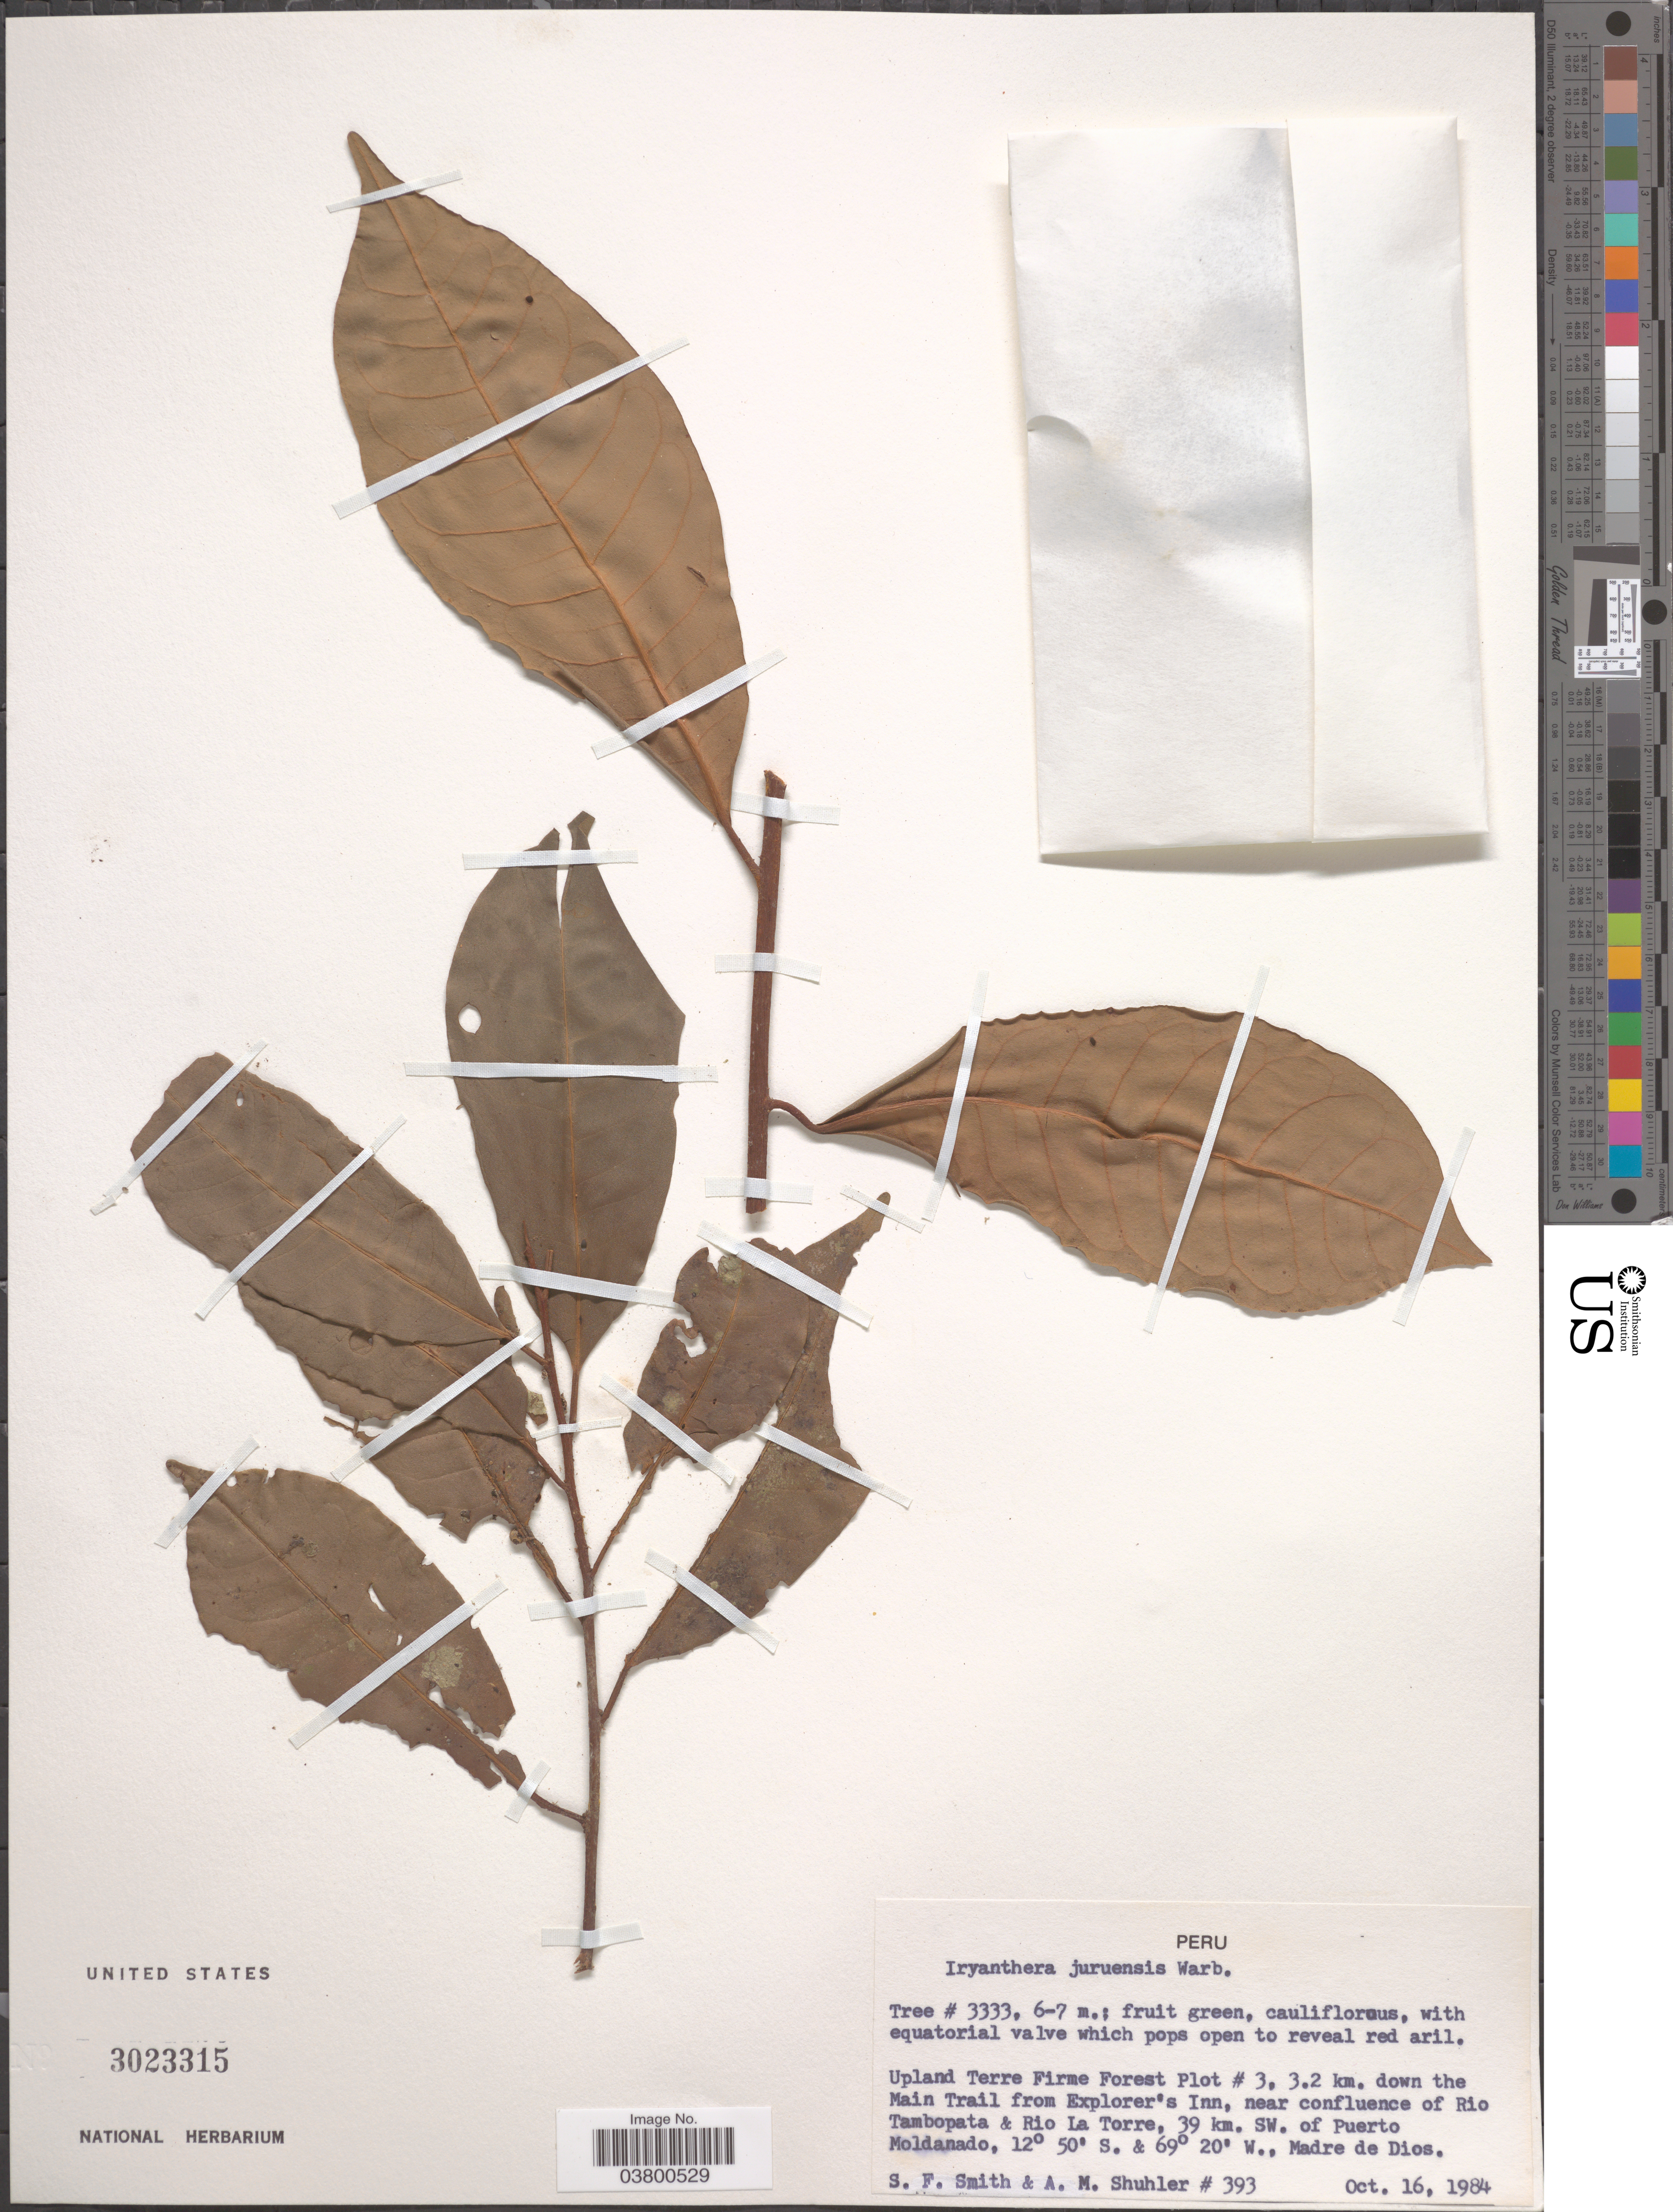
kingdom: Plantae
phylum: Tracheophyta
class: Magnoliopsida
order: Magnoliales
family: Myristicaceae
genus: Iryanthera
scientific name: Iryanthera juruensis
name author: Warb.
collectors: S.F. Smith & A. Shuhler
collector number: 393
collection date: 1984-10-16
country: Peru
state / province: Madre de Dios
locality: Upland Terre Firme Forest Plot # 3, 3.2 km. down the Main Trail from Explorer's Inn, near confluence of Rio Tambopata & Rio La Torre, 39 km. SW. of Puerto Moldanado.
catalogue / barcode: US 3023315